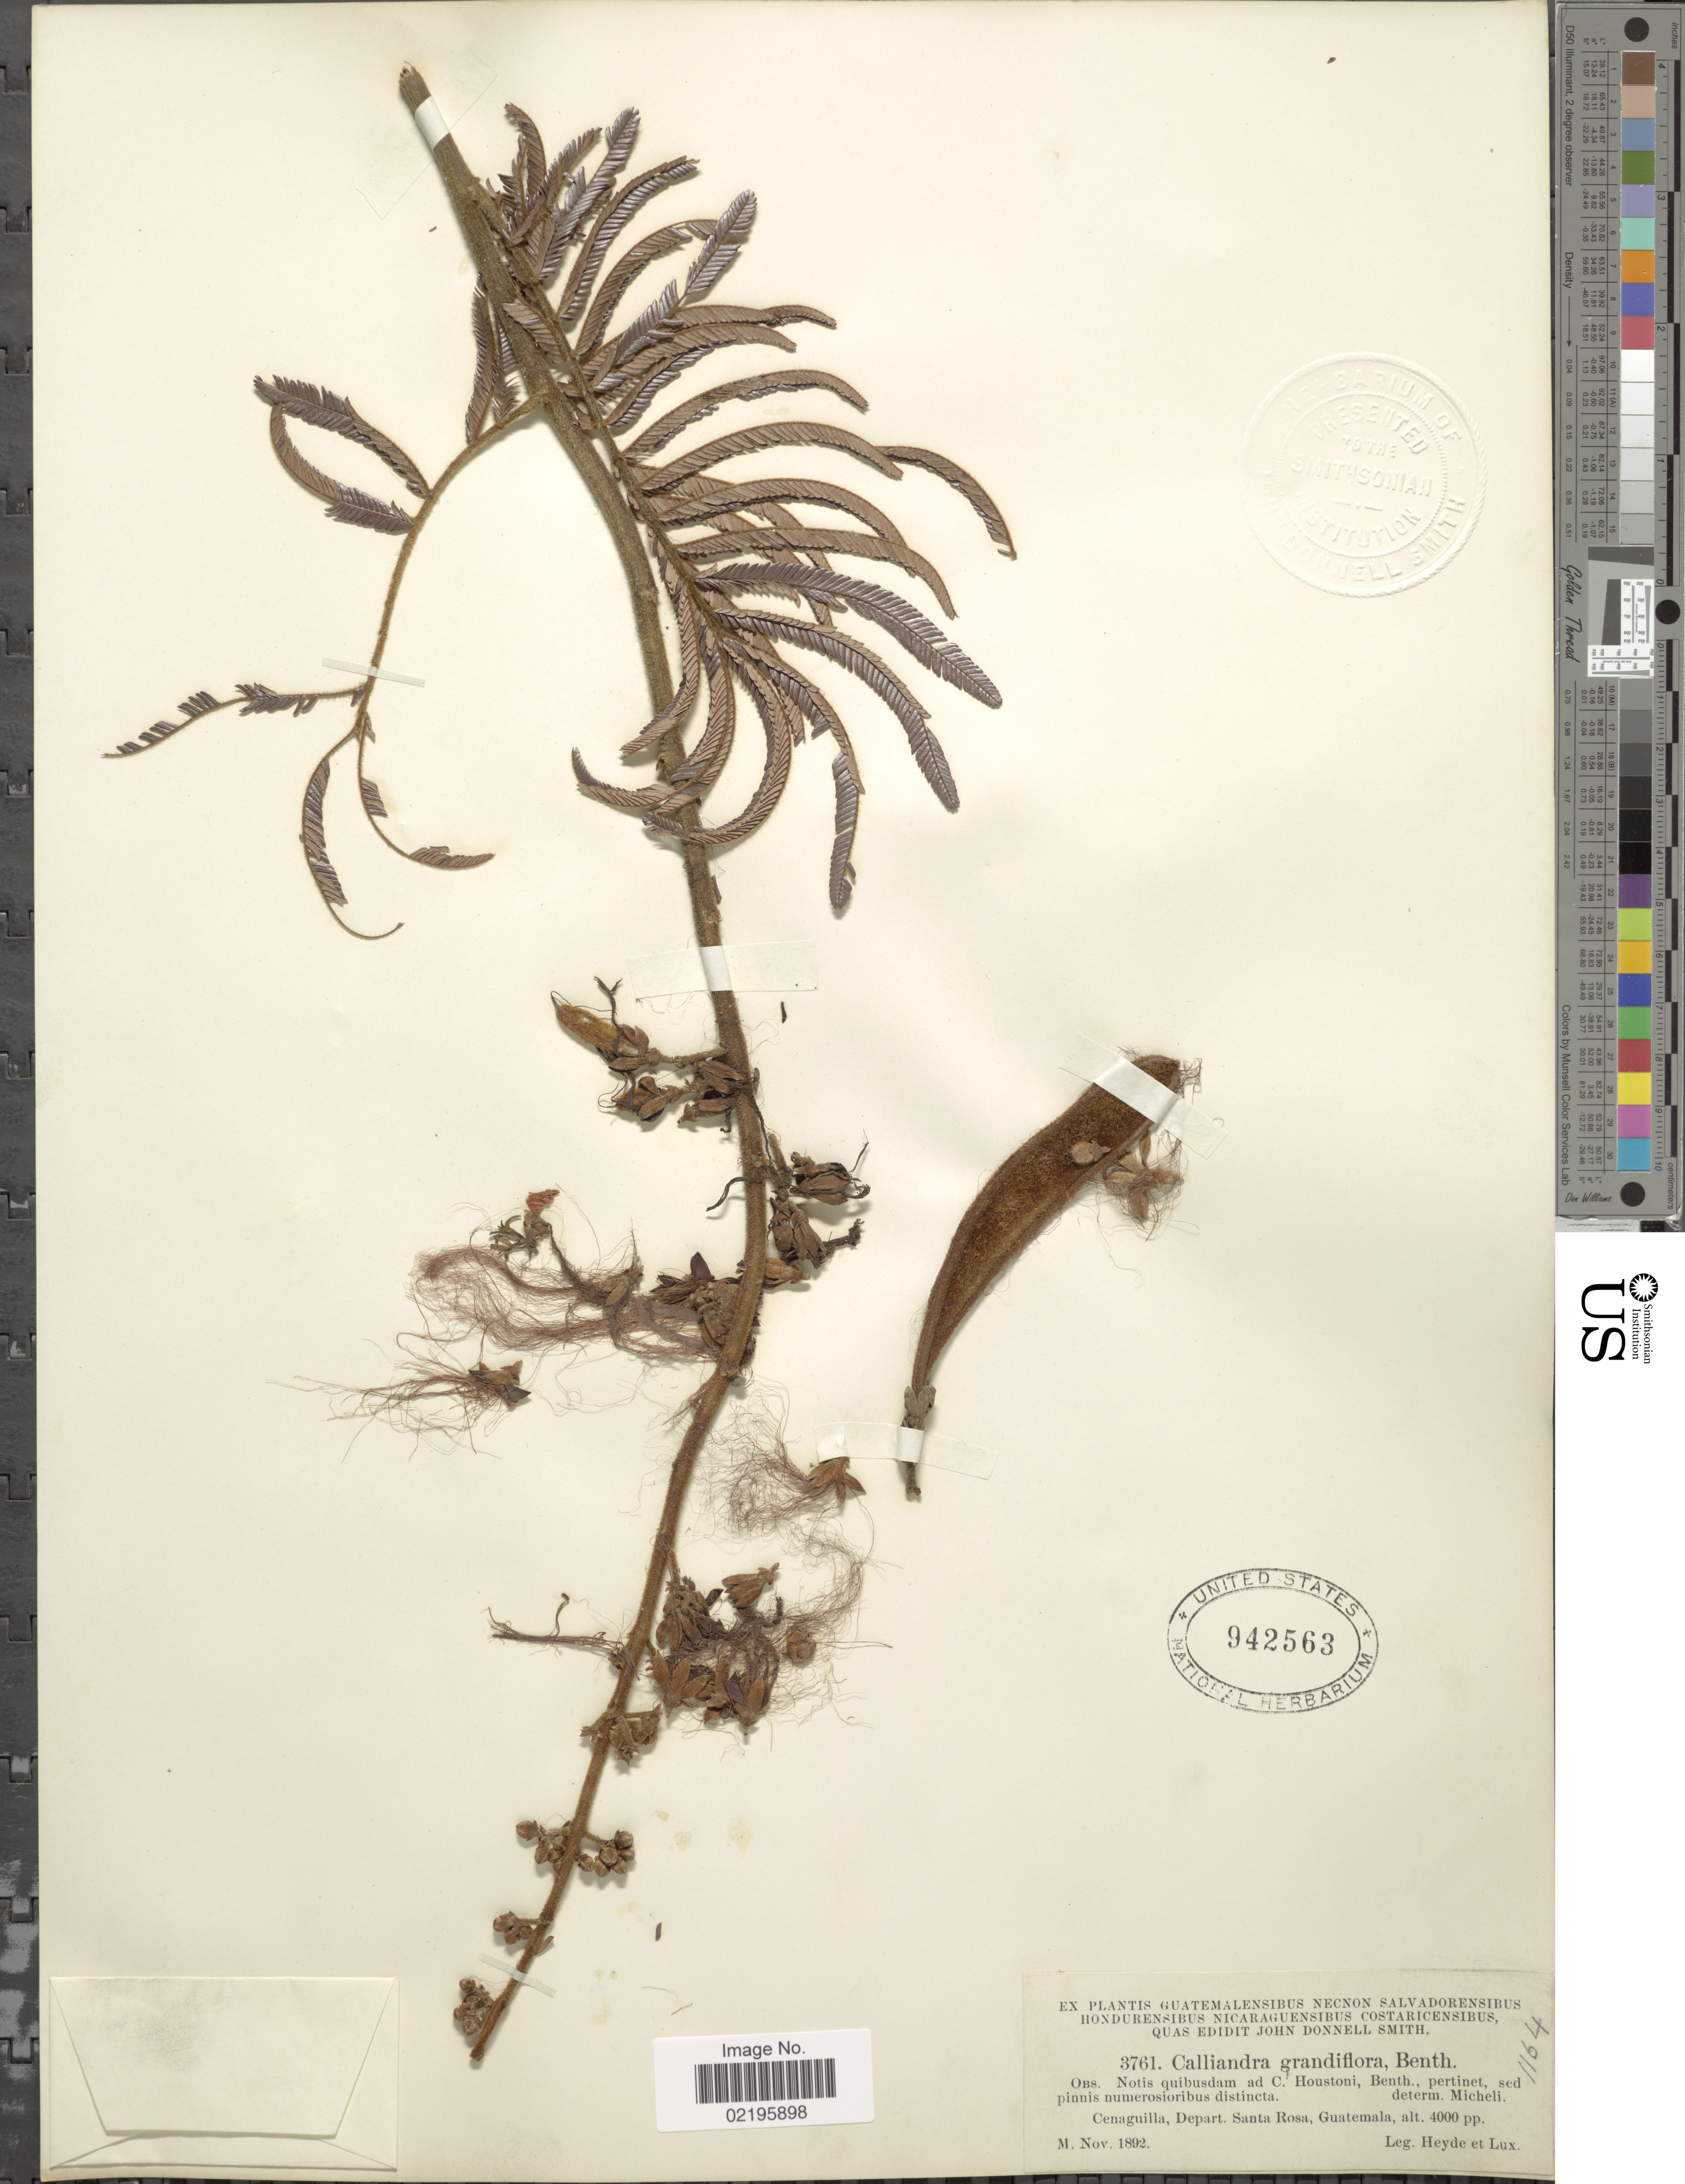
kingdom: Plantae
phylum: Tracheophyta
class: Magnoliopsida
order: Fabales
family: Fabaceae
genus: Calliandra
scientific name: Calliandra houstoniana var. houstoniana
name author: (Mill.) Standl.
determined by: Strong, Mark T., (BOT), Smithsonian Institution - National Museum of Natural History (UNITED STATES)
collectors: Heyde & Lux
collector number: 3761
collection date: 1892-11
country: Guatemala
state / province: Santa Rosa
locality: Cenaguilla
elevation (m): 1219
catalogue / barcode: US 942563